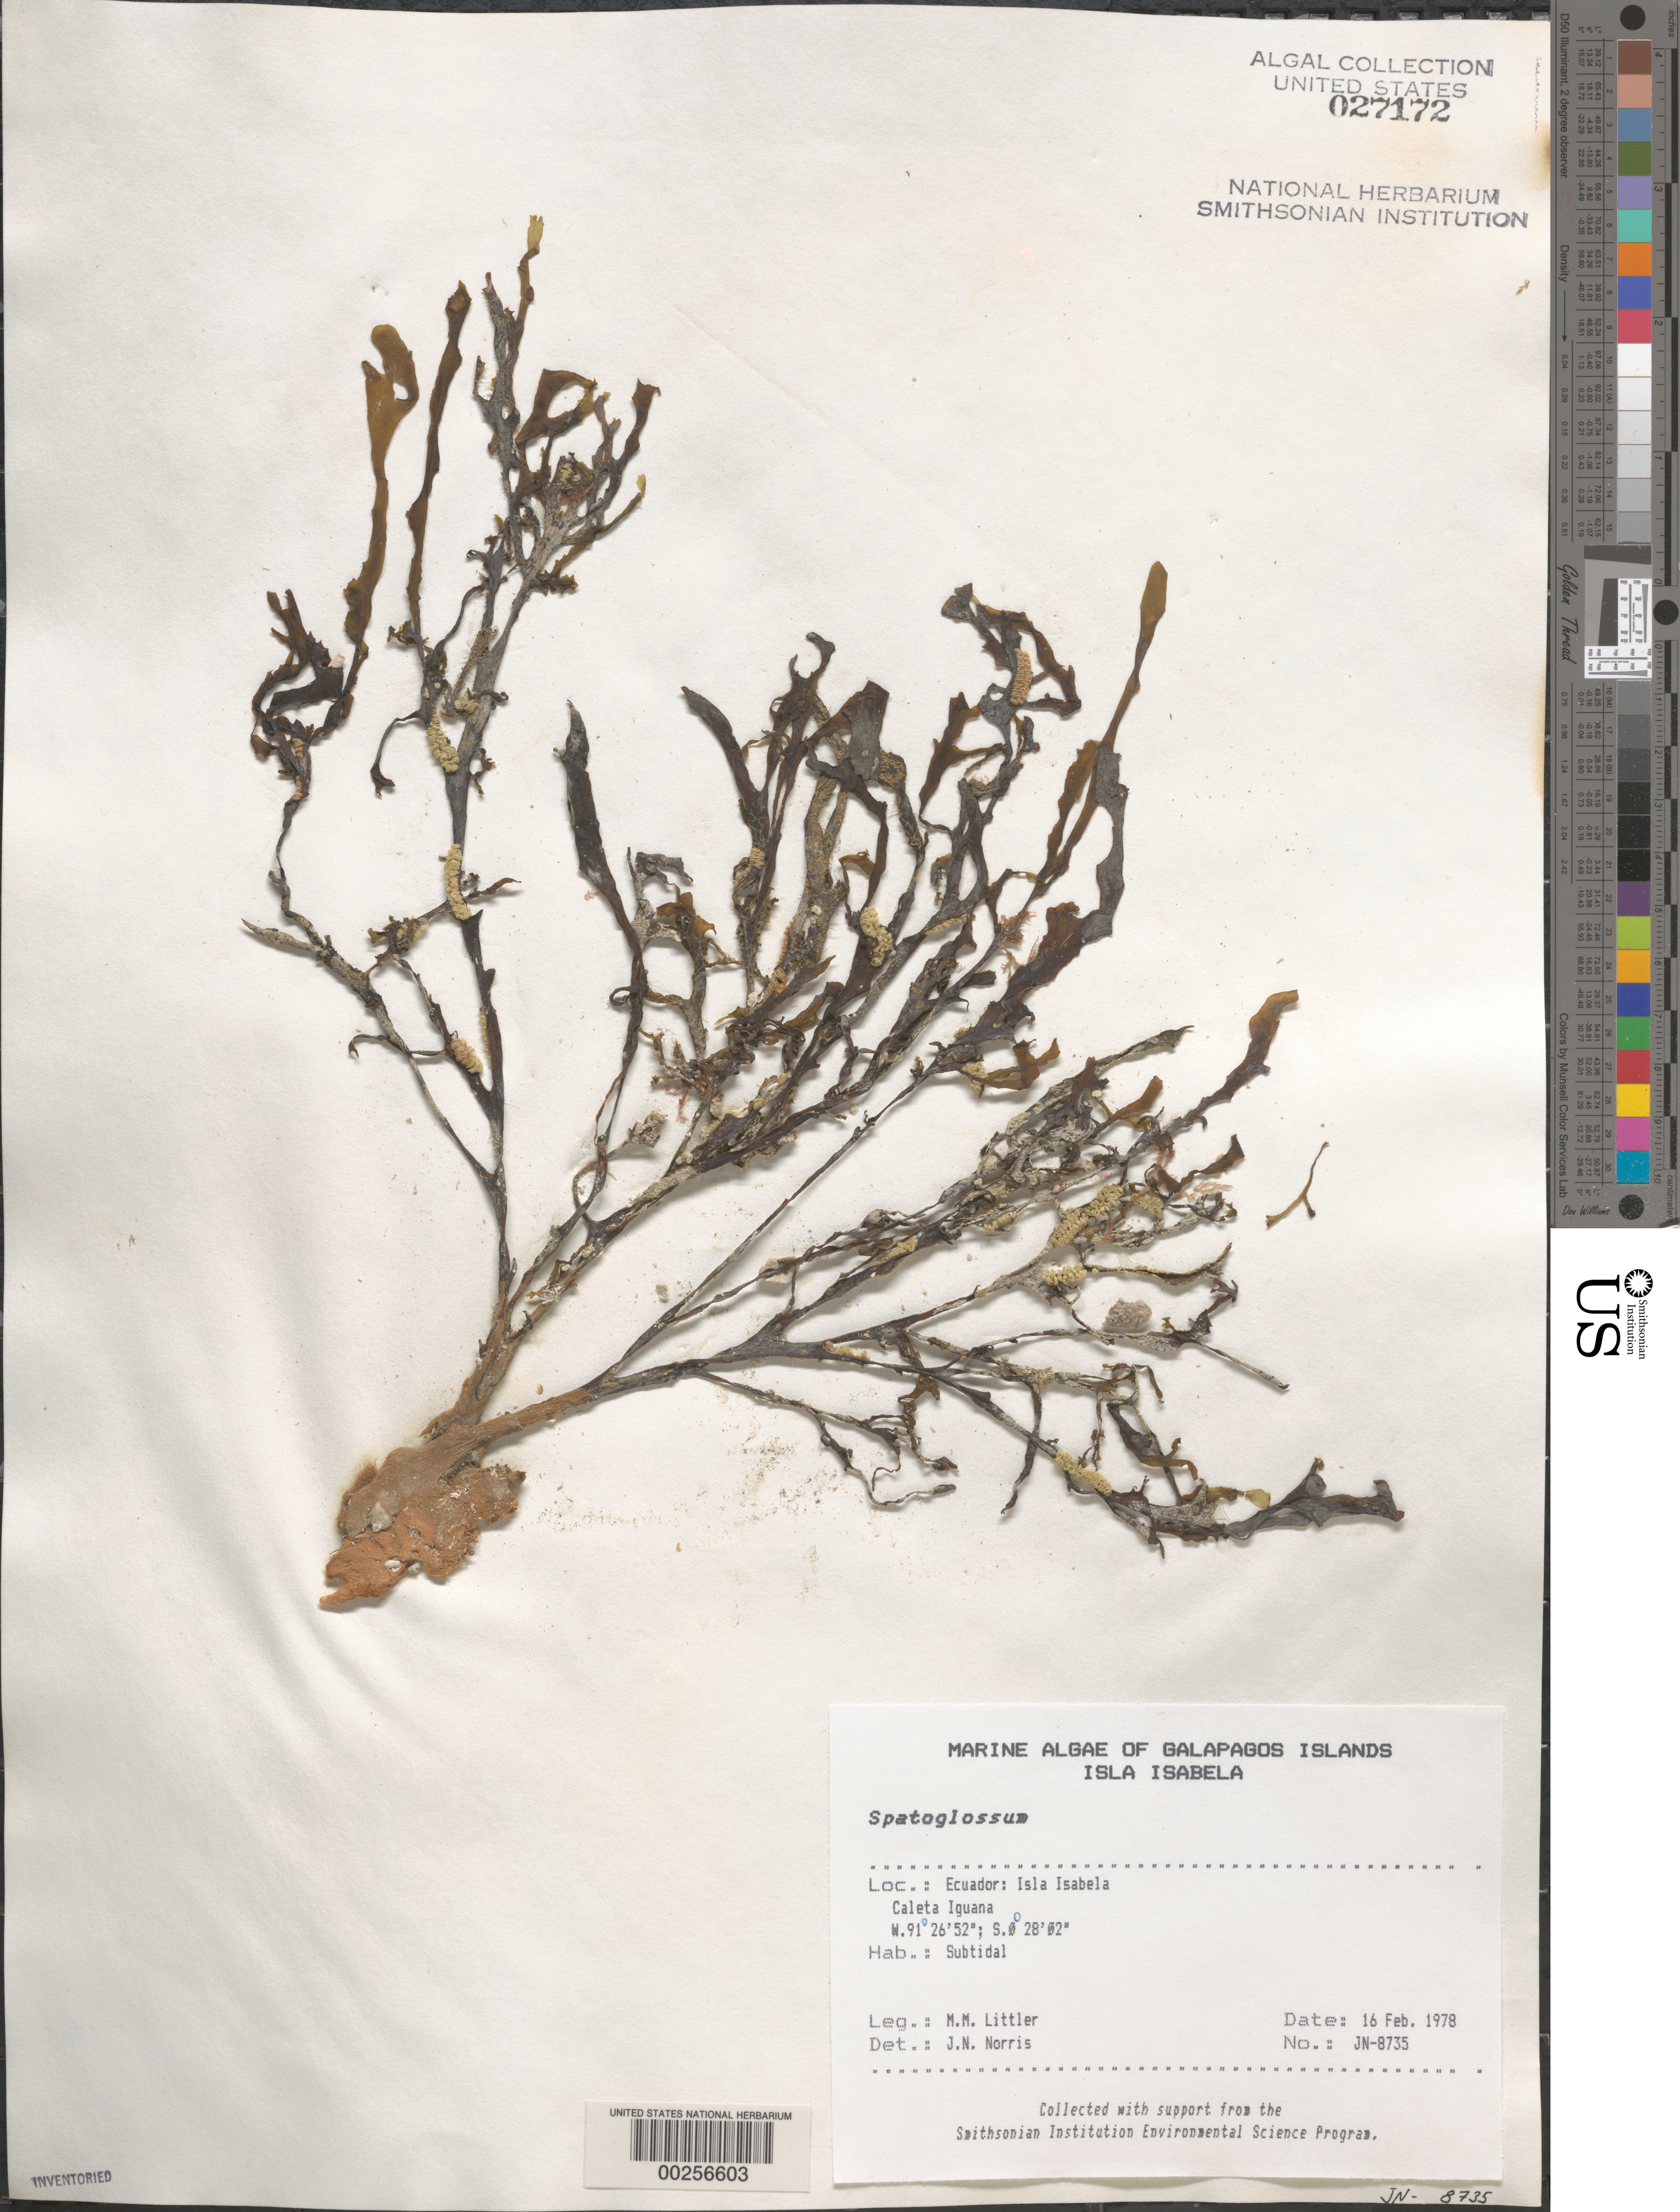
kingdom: Chromista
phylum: Ochrophyta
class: Phaeophyceae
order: Dictyotales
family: Dictyotaceae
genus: Spatoglossum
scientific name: Spatoglossum sp.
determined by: Norris, James N.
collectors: M. M. Littler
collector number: Jn-8735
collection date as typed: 16 Feb 1978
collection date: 1978-02-16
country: Ecuador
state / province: Colón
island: Isabela [Albemarle]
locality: Caleta Iguana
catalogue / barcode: US 27172